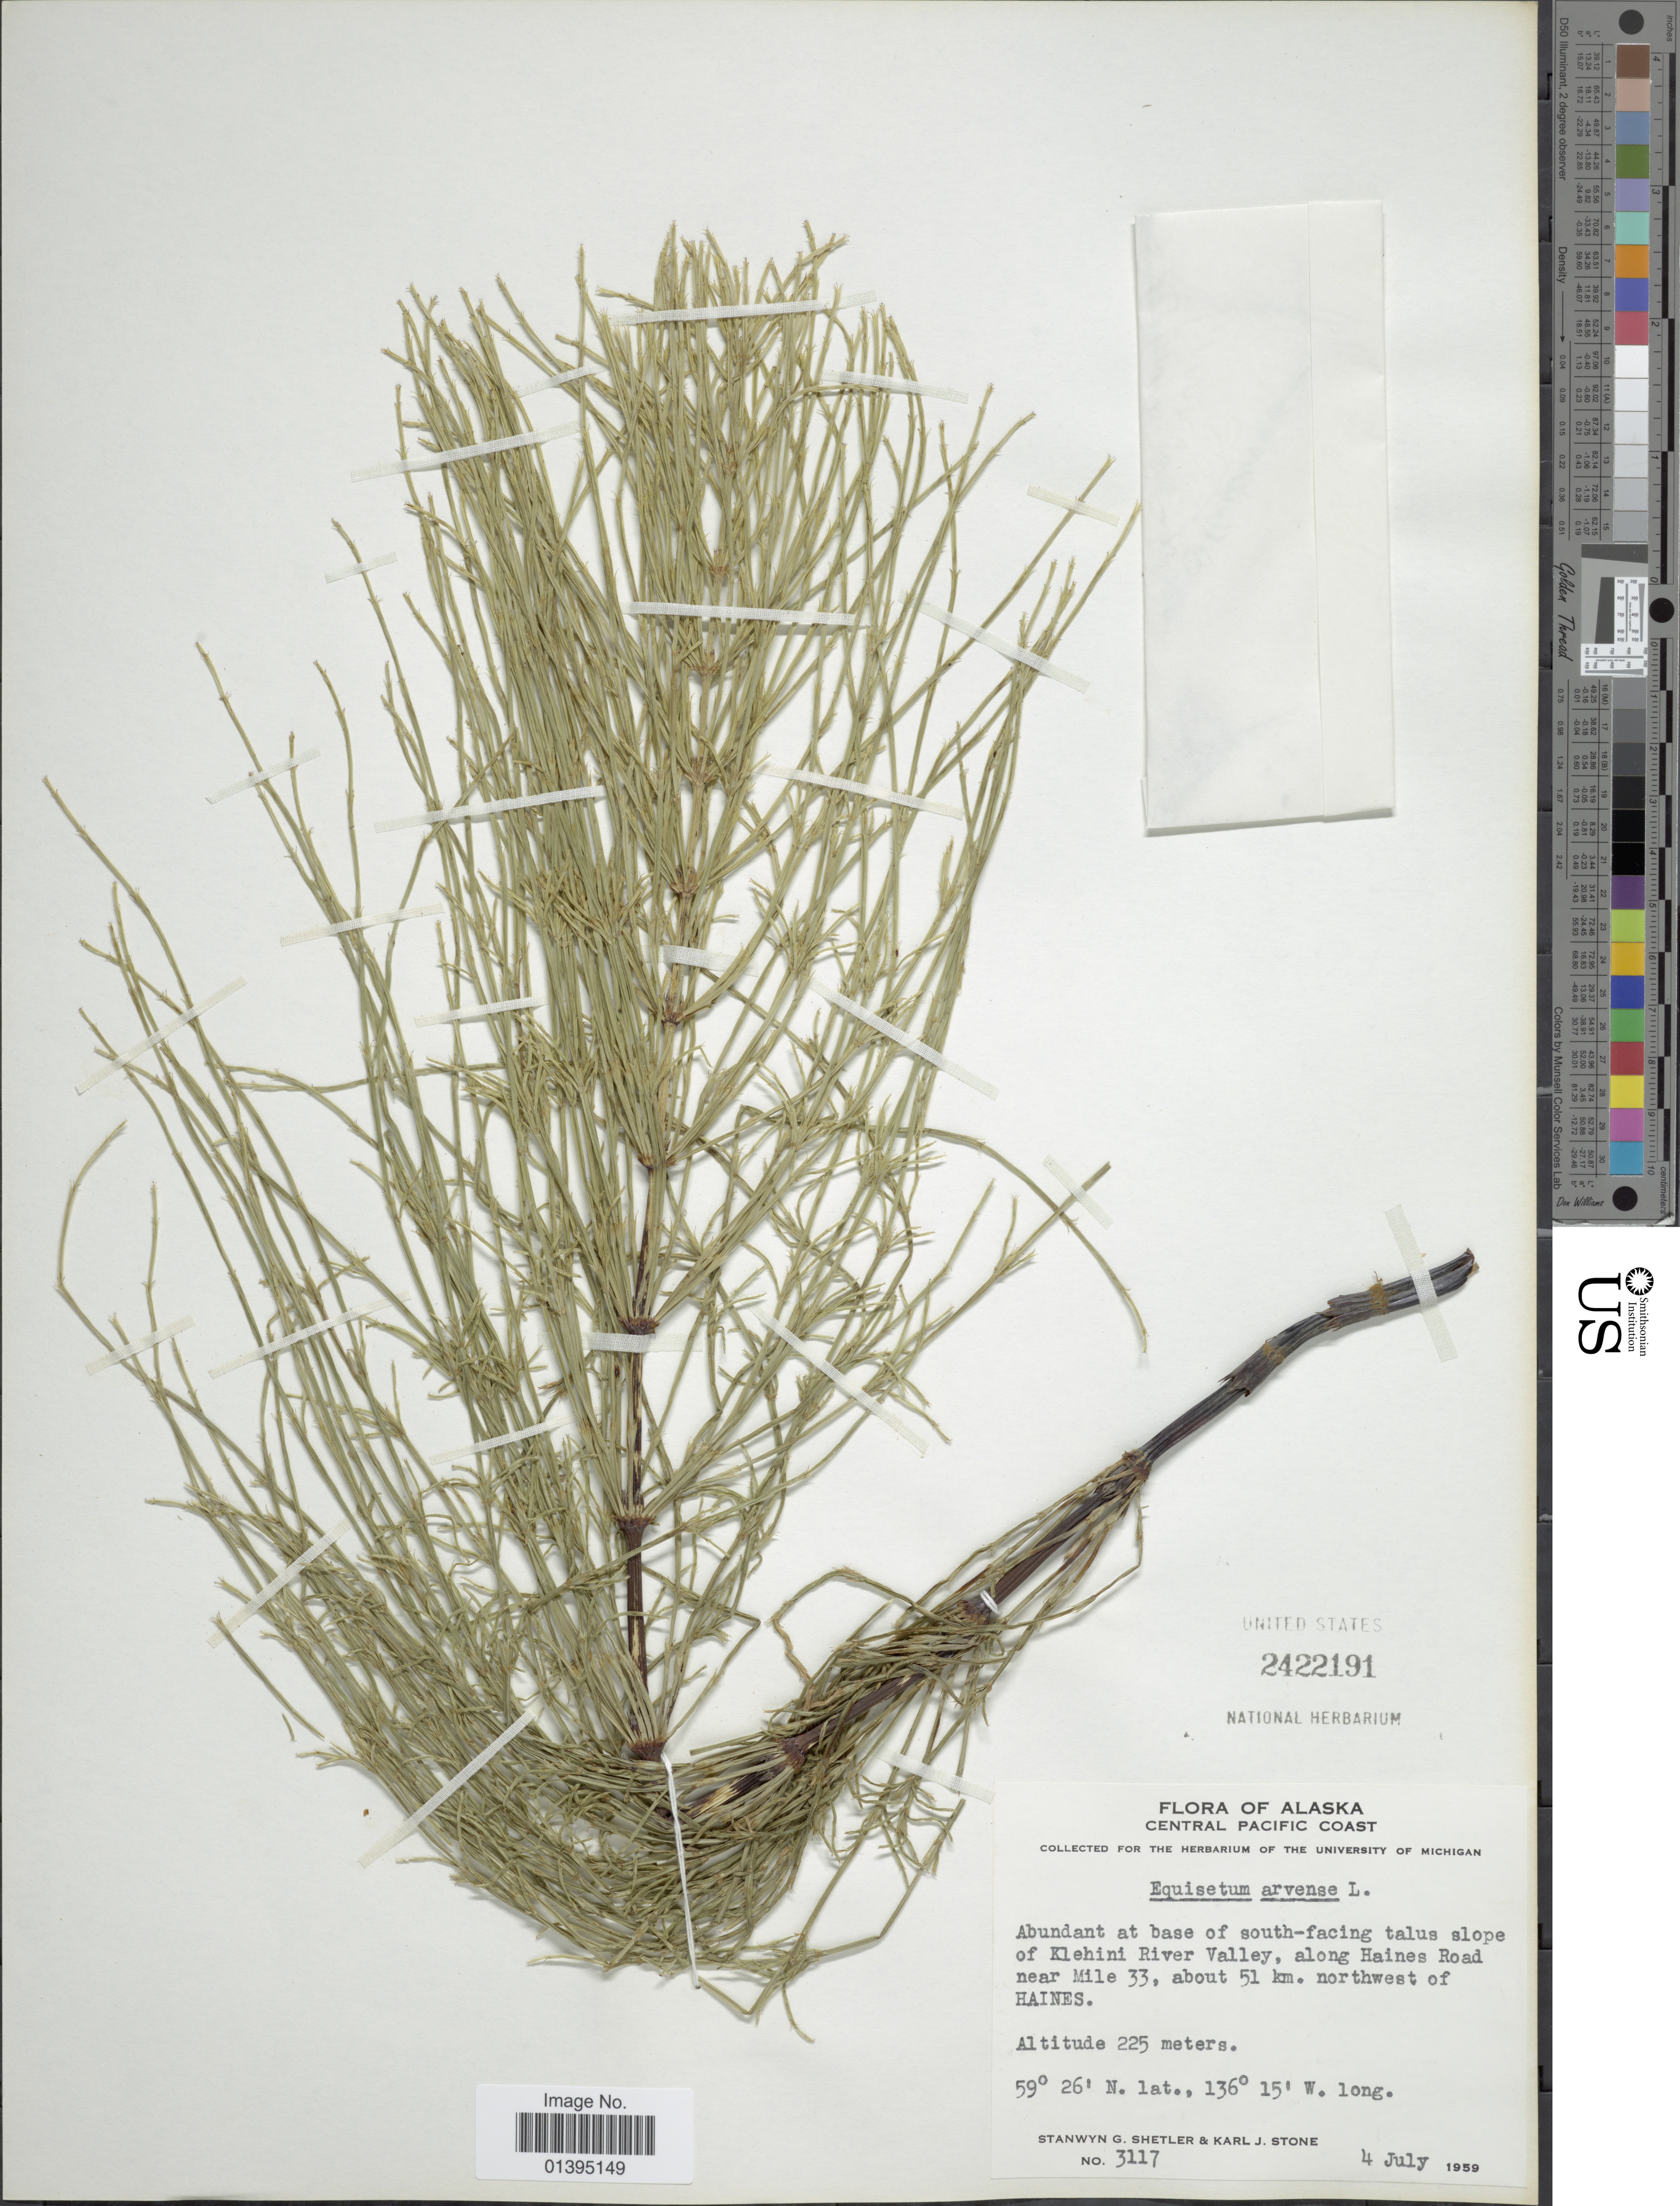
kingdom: Plantae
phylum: Tracheophyta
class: Polypodiopsida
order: Equisetales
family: Equisetaceae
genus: Equisetum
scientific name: Equisetum arvense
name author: L.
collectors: S. Shetler & K. J. Stone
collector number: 3117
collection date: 1959-07-04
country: United States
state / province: Alaska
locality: Central Pacific Coast, abundant at base of south-facing talus slope of Klehini River Valley, along Haines Road near Mile 33, about 51 km northwest of Haines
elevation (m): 225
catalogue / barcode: US 2422191